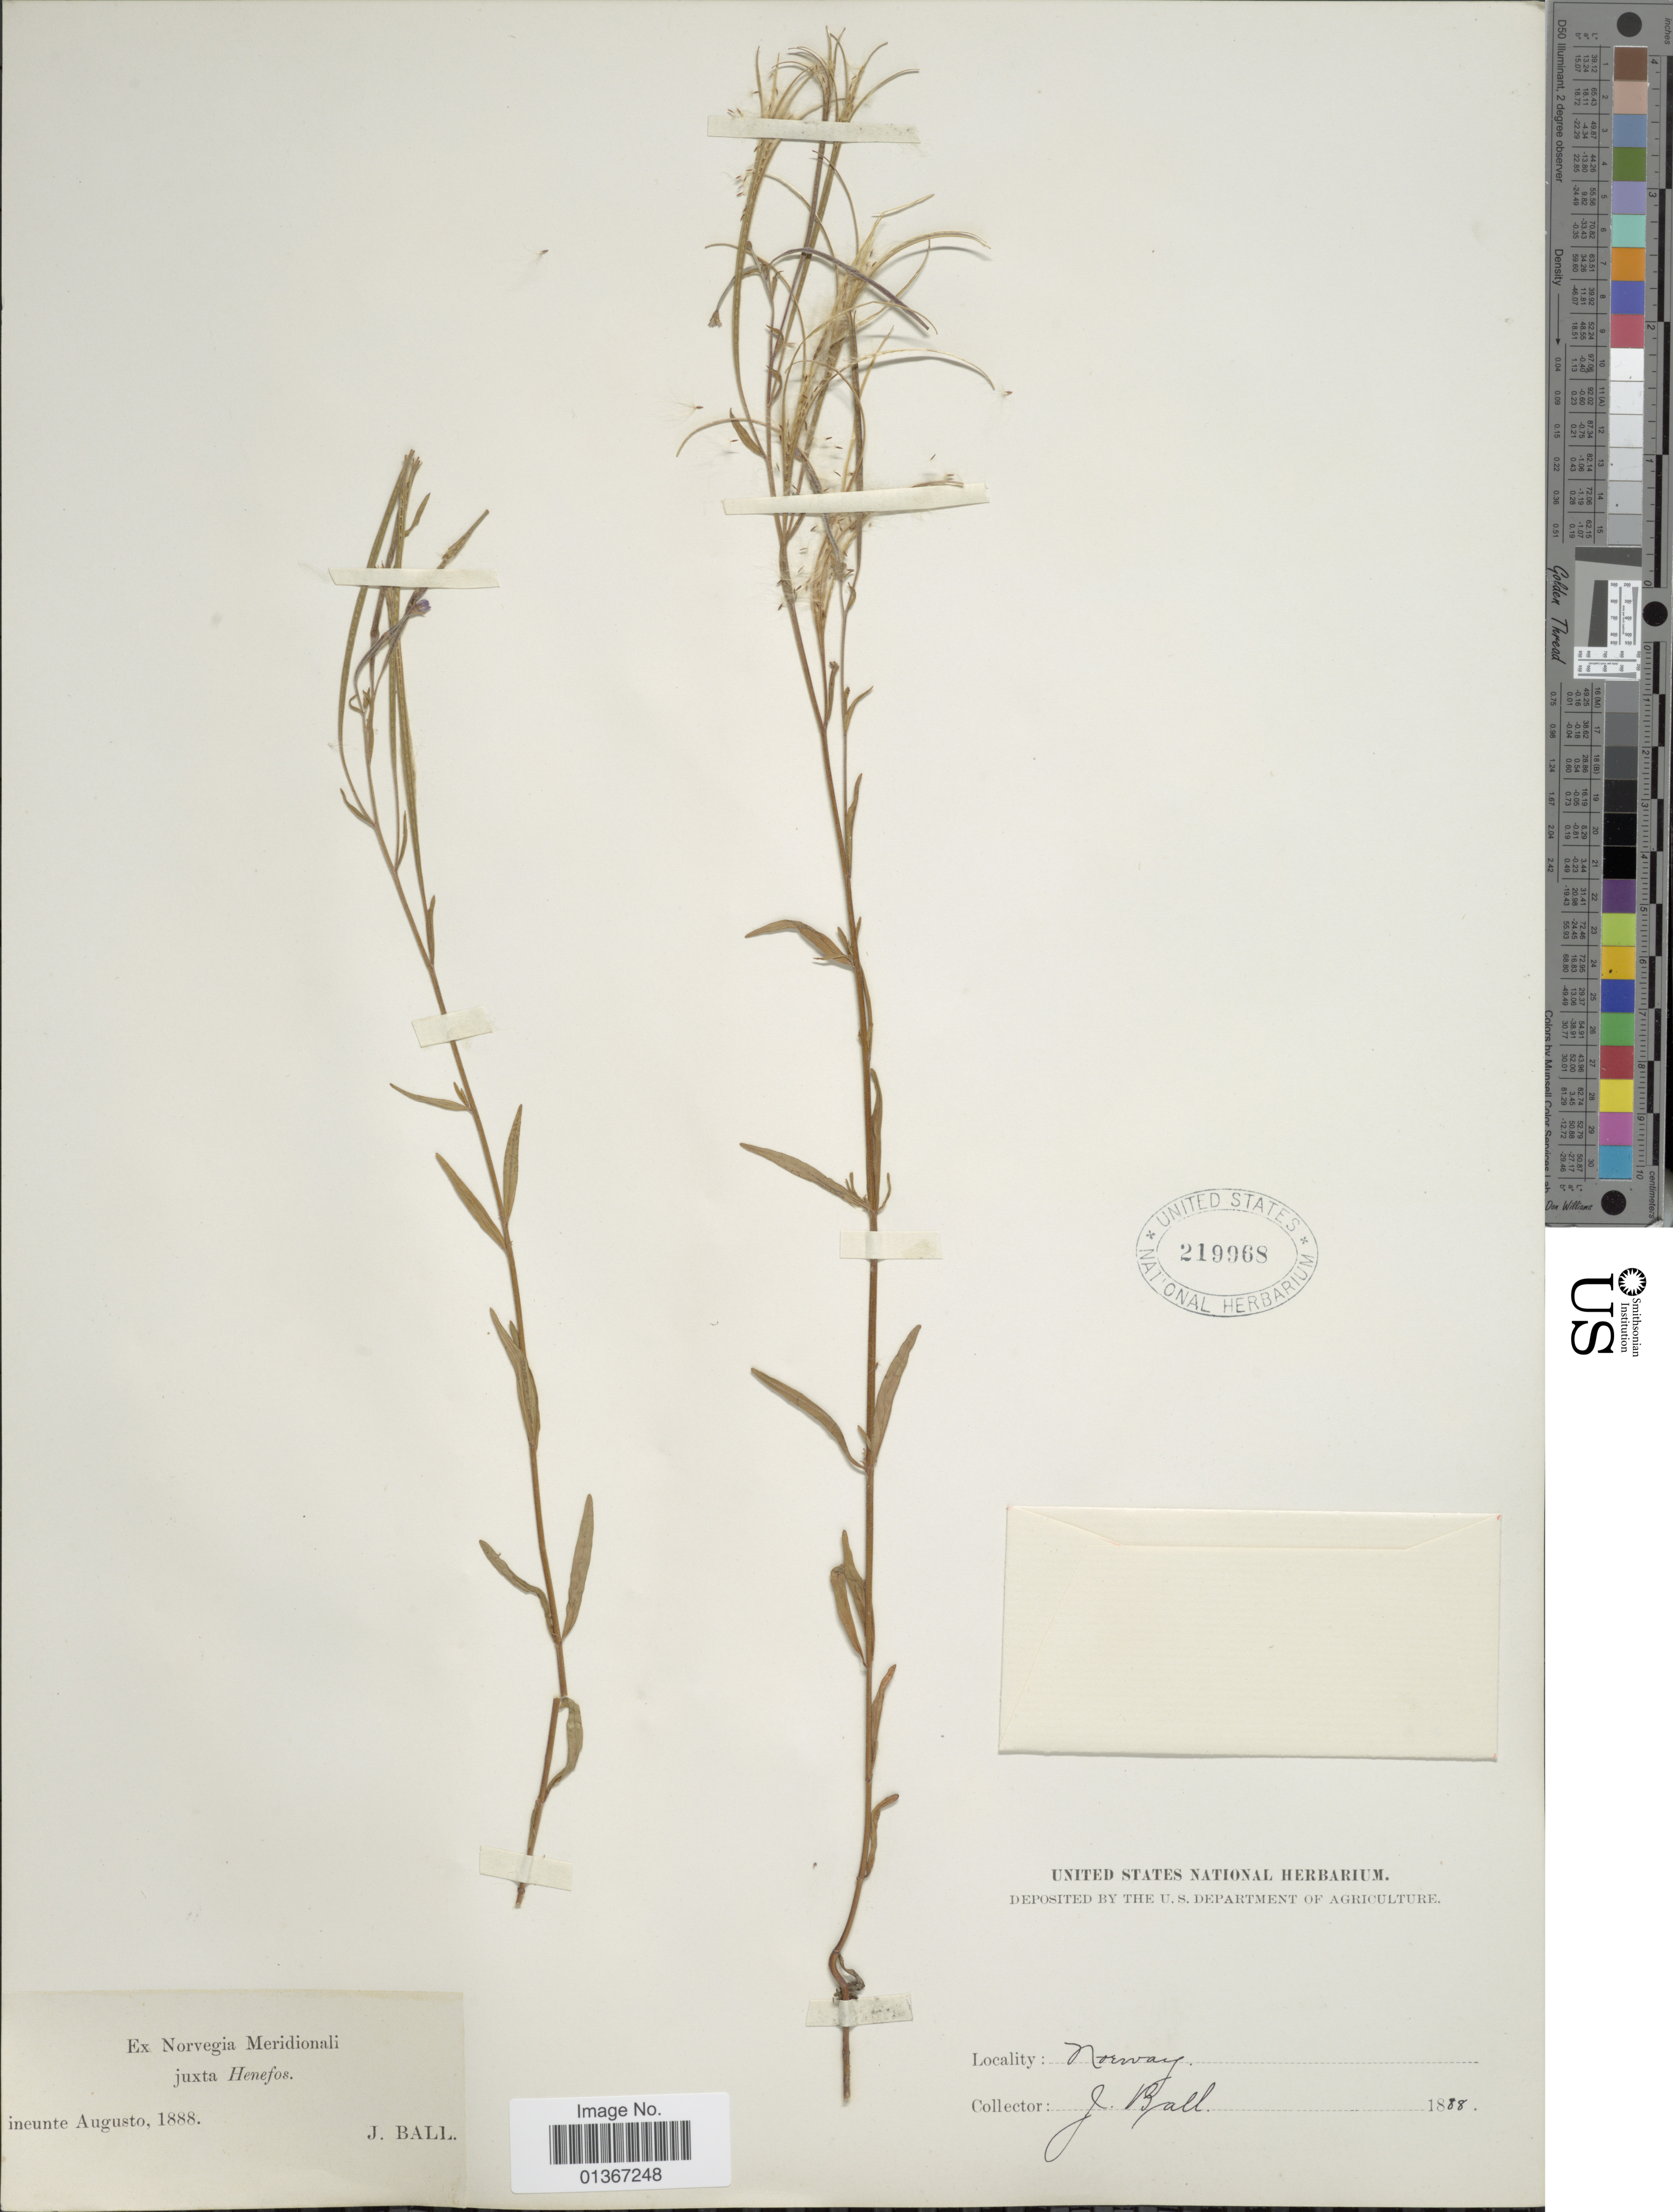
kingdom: Plantae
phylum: Tracheophyta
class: Magnoliopsida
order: Myrtales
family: Onagraceae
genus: Epilobium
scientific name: Epilobium sp.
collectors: J. Ball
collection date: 1888-08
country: Norway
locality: Ex Norvegia Meridionali juxta Henefos.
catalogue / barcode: US 219968